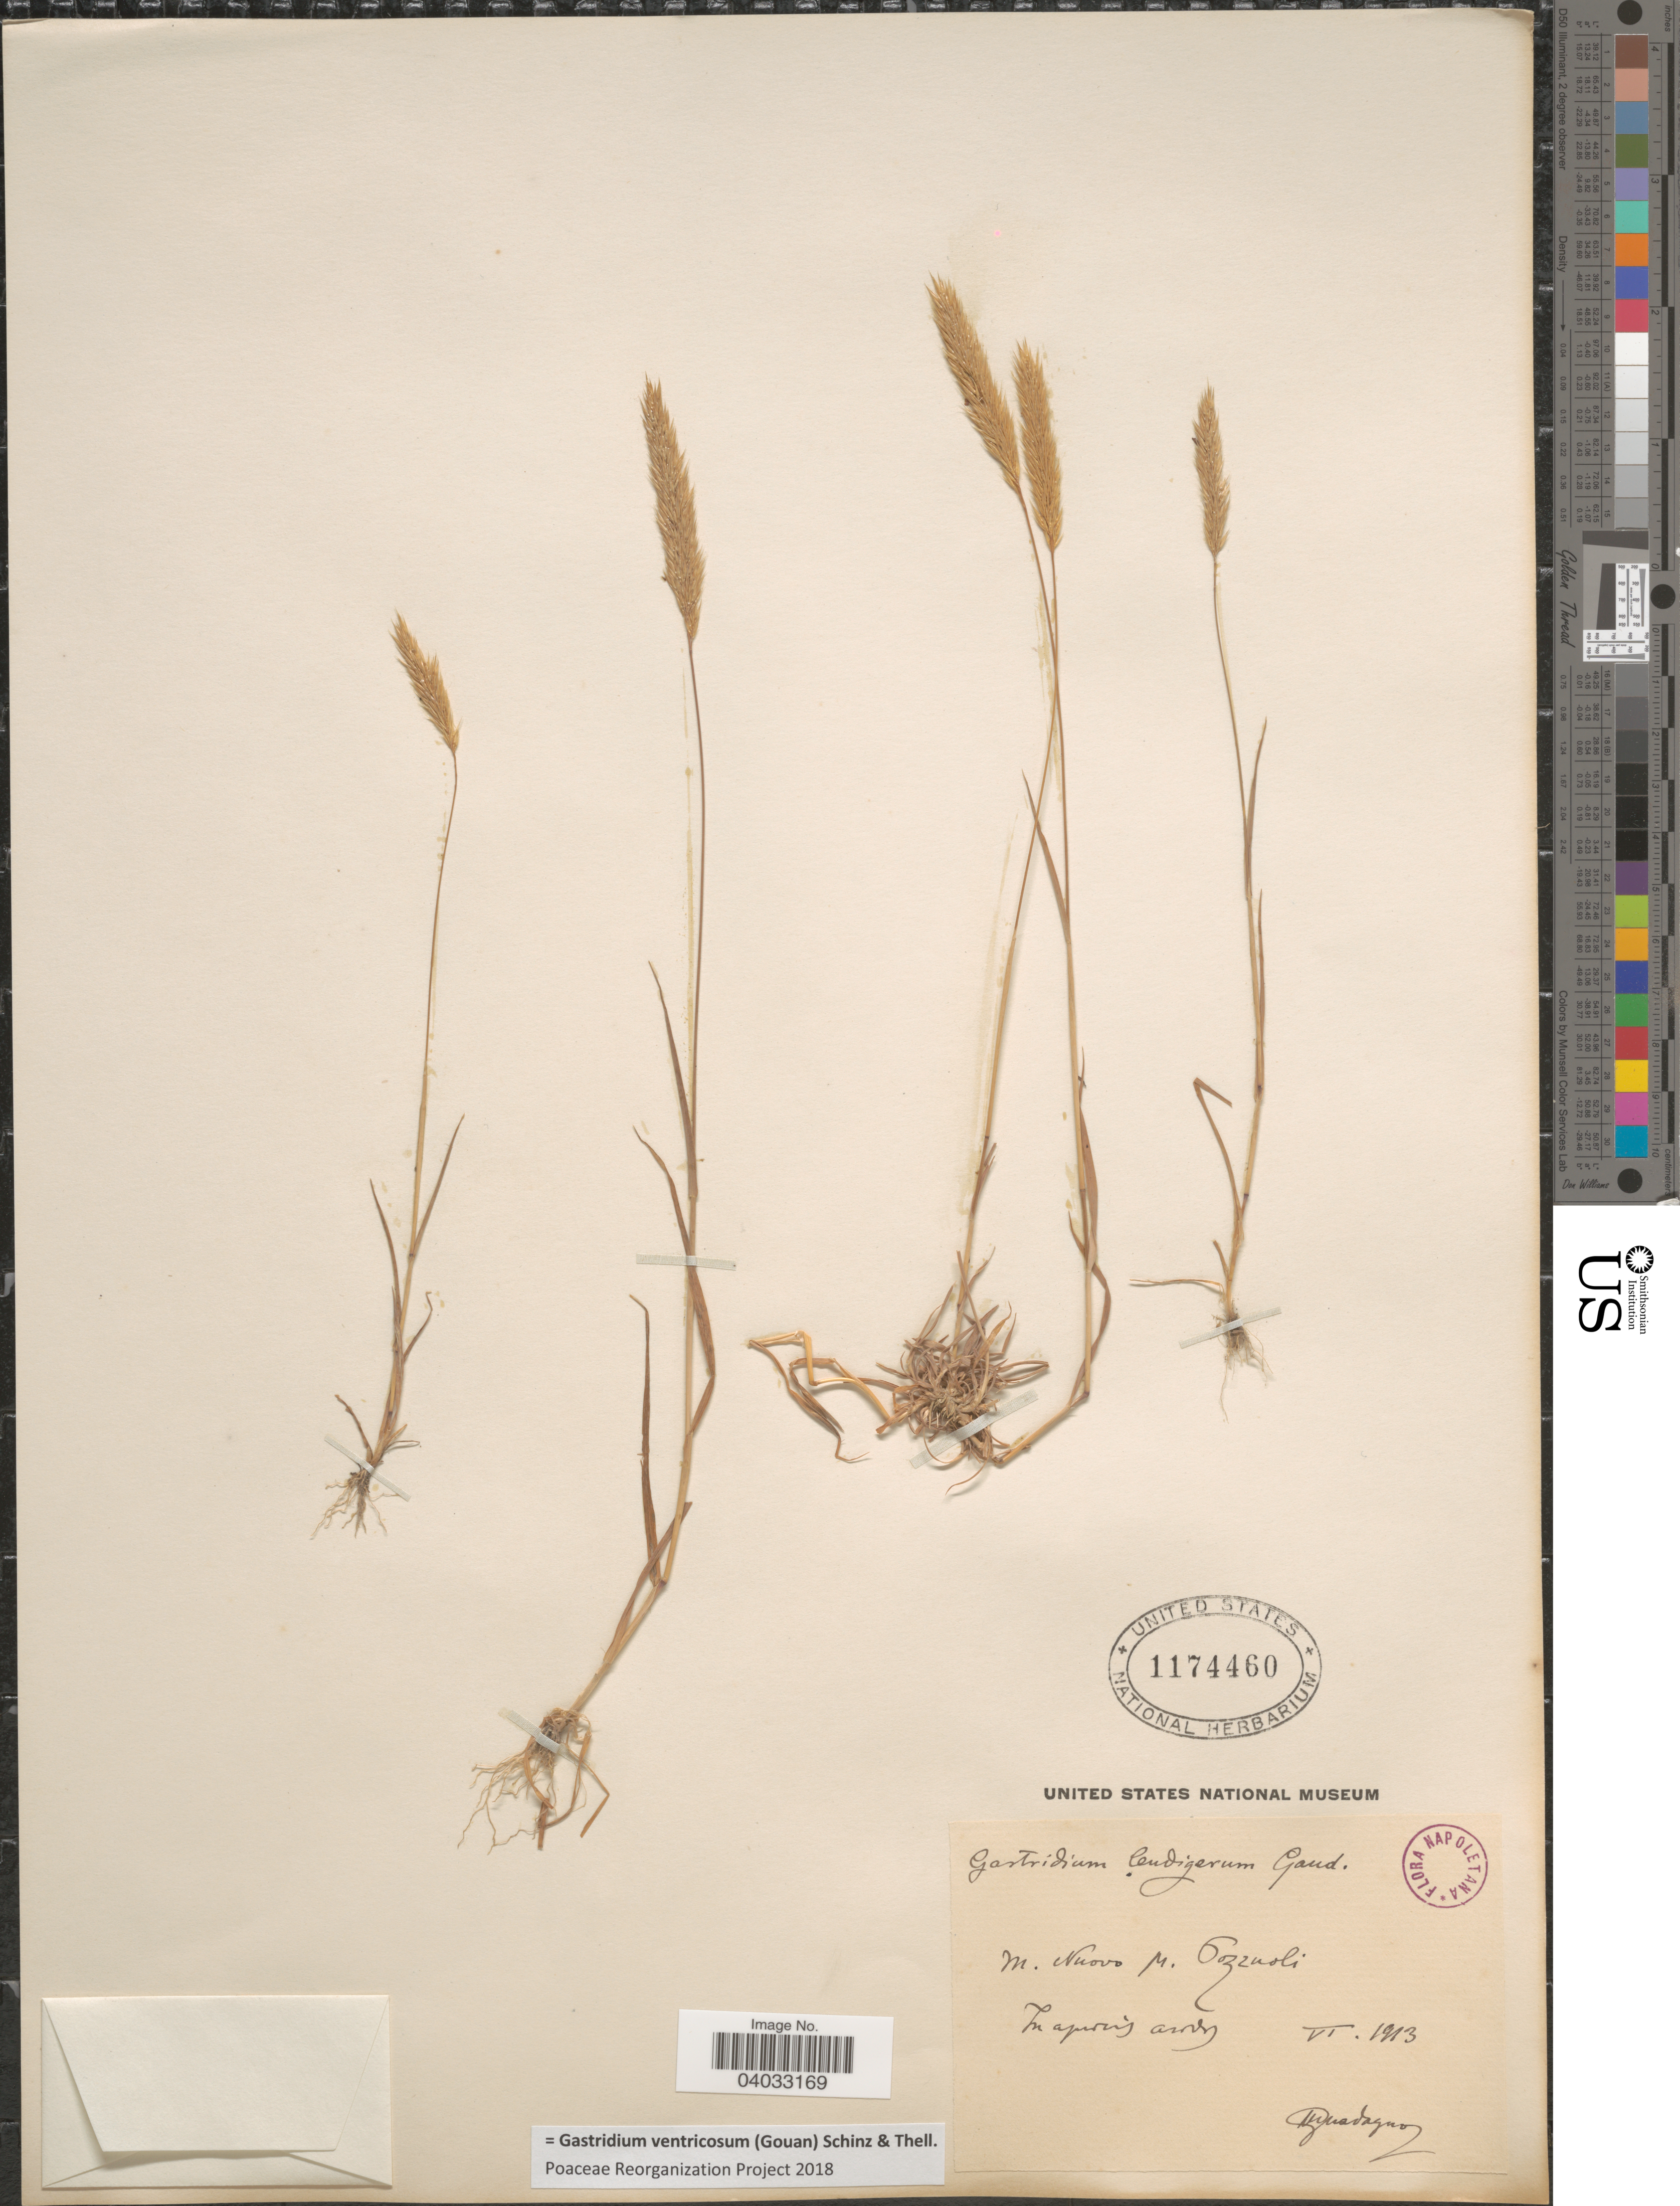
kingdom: Plantae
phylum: Tracheophyta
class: Liliopsida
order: Poales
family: Poaceae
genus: Gastridium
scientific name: Gastridium ventricosum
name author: (Gouan) Schinz & Thell.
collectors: M. Guadagno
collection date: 1913-06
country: Italy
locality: M. Nuovo M. Pozzuoli, In apricis aridis.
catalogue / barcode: US 1174460